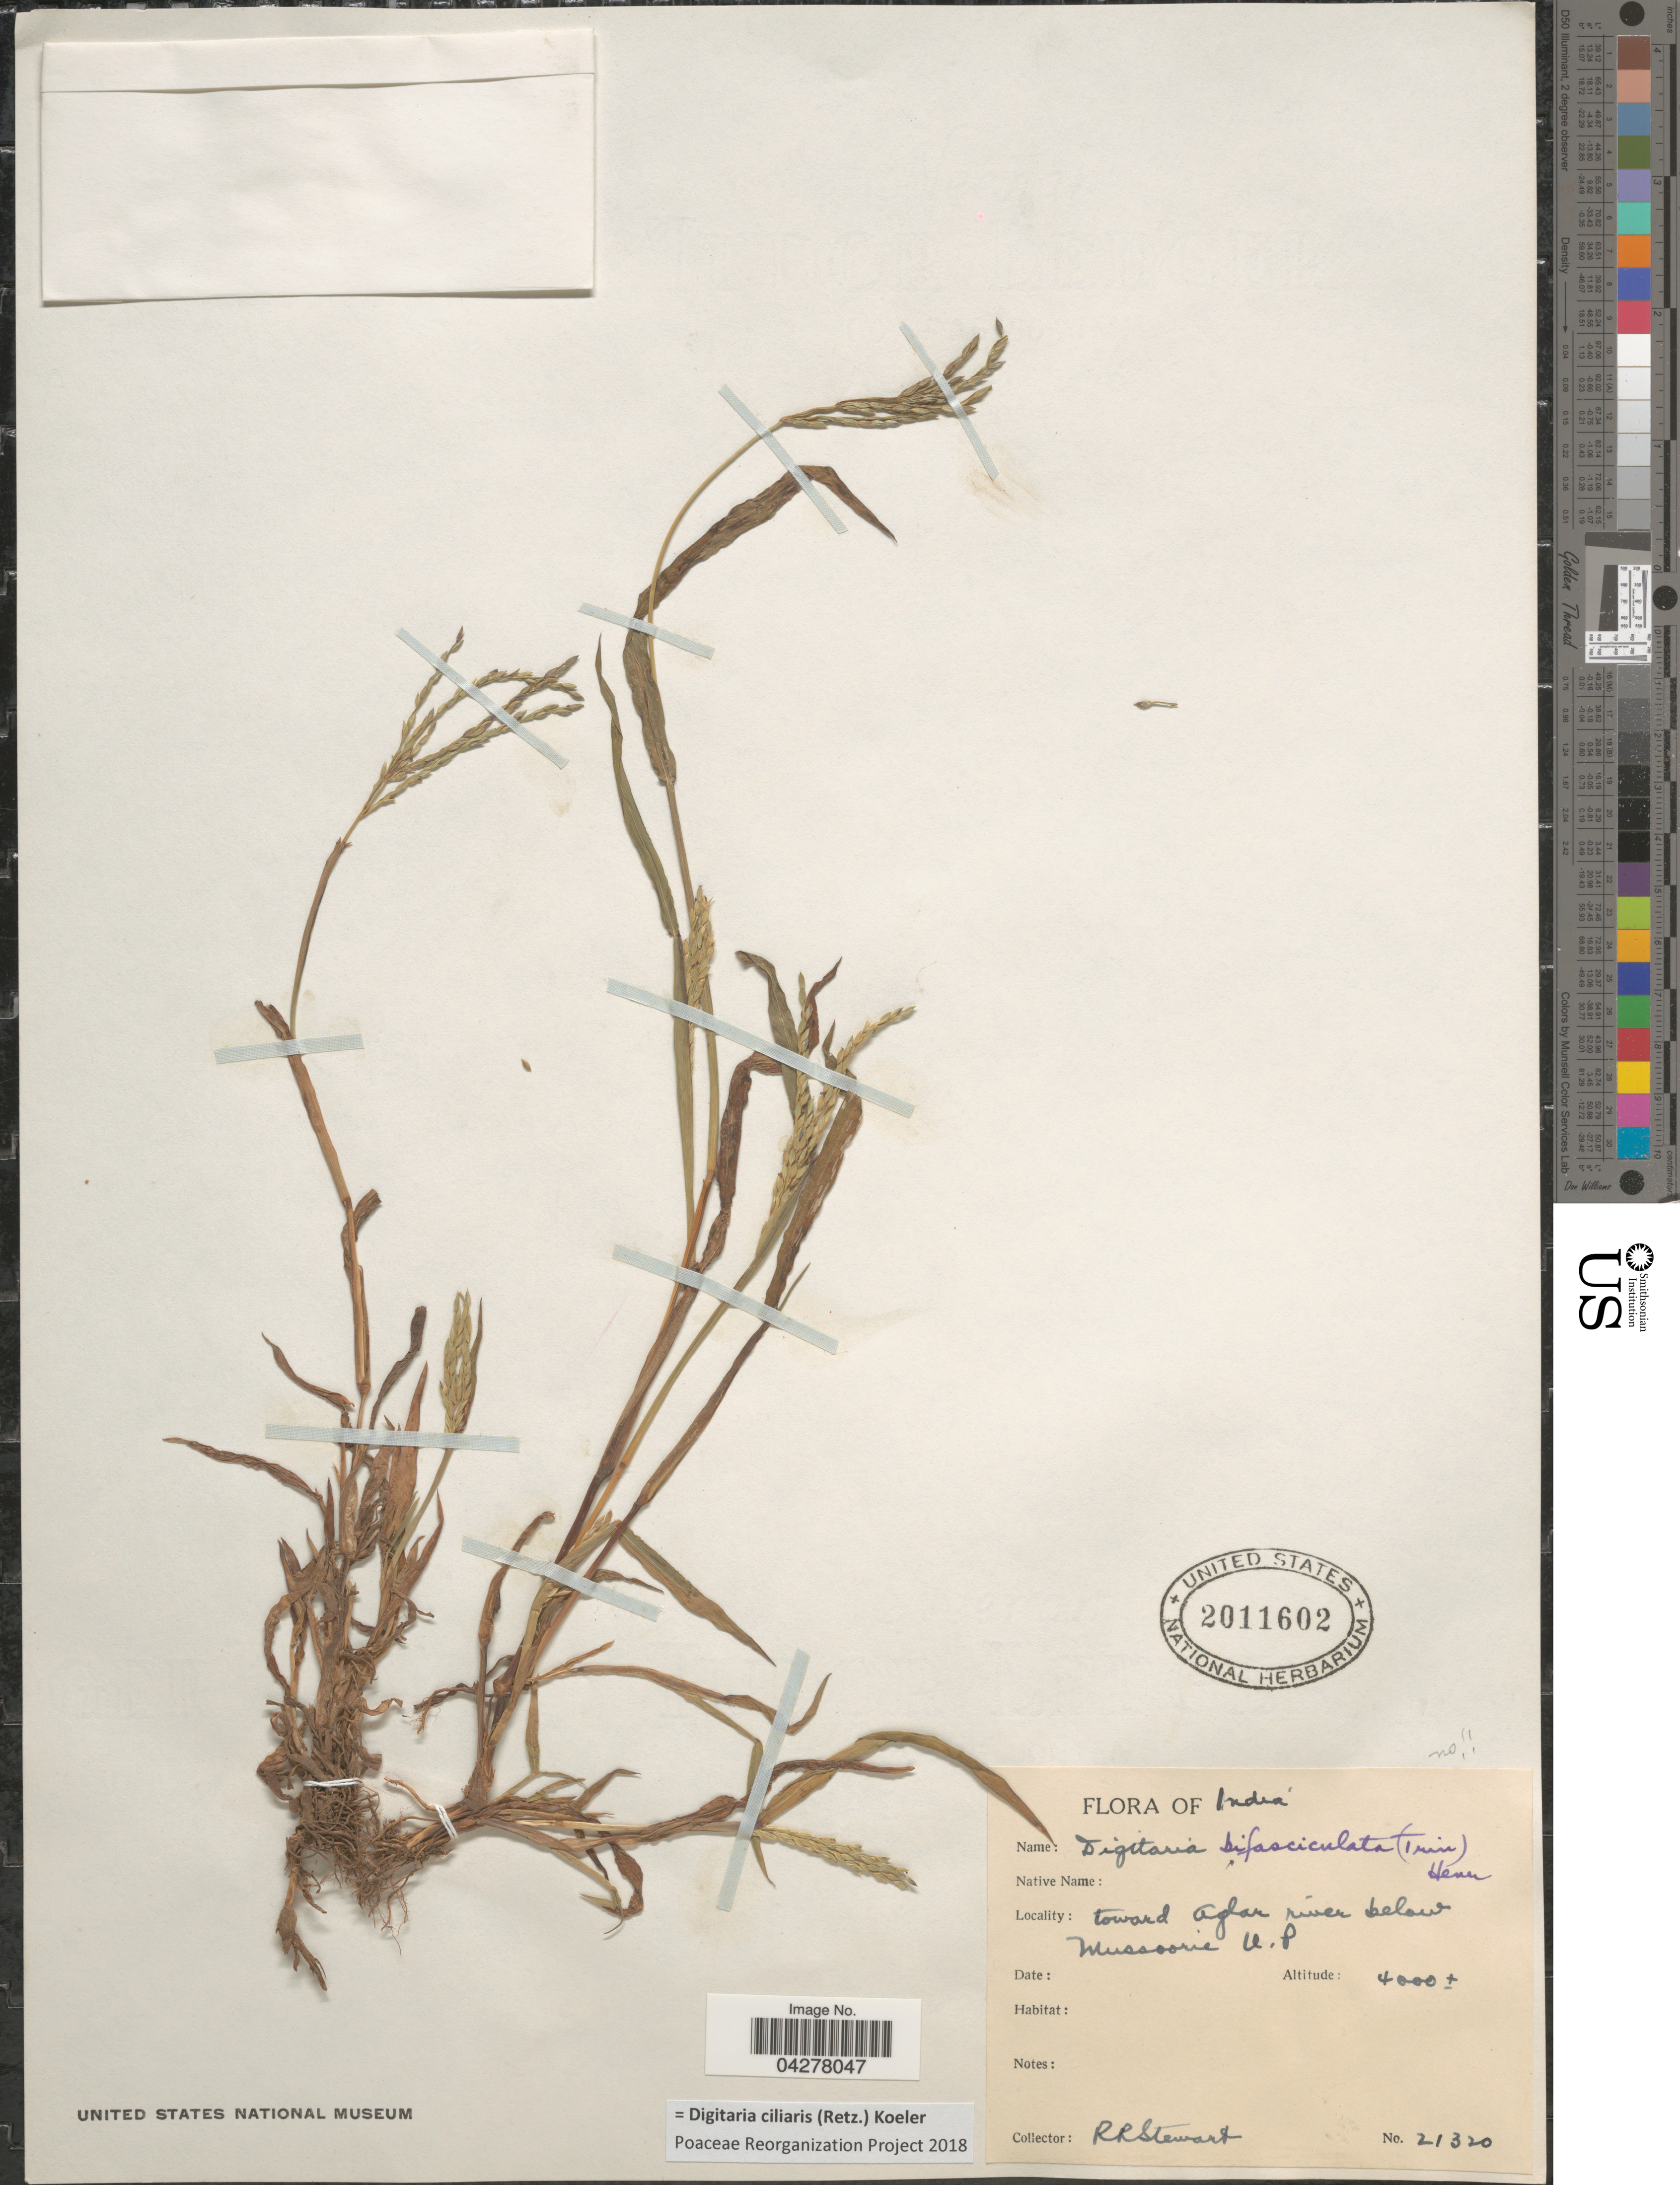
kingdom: Plantae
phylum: Tracheophyta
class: Liliopsida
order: Poales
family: Poaceae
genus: Digitaria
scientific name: Digitaria compacta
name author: (Roth) Veldkamp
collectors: R. Stewart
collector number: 21320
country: India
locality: Toward Aglar river below Mussoorie U.P.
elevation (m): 1219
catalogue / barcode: US 2011602